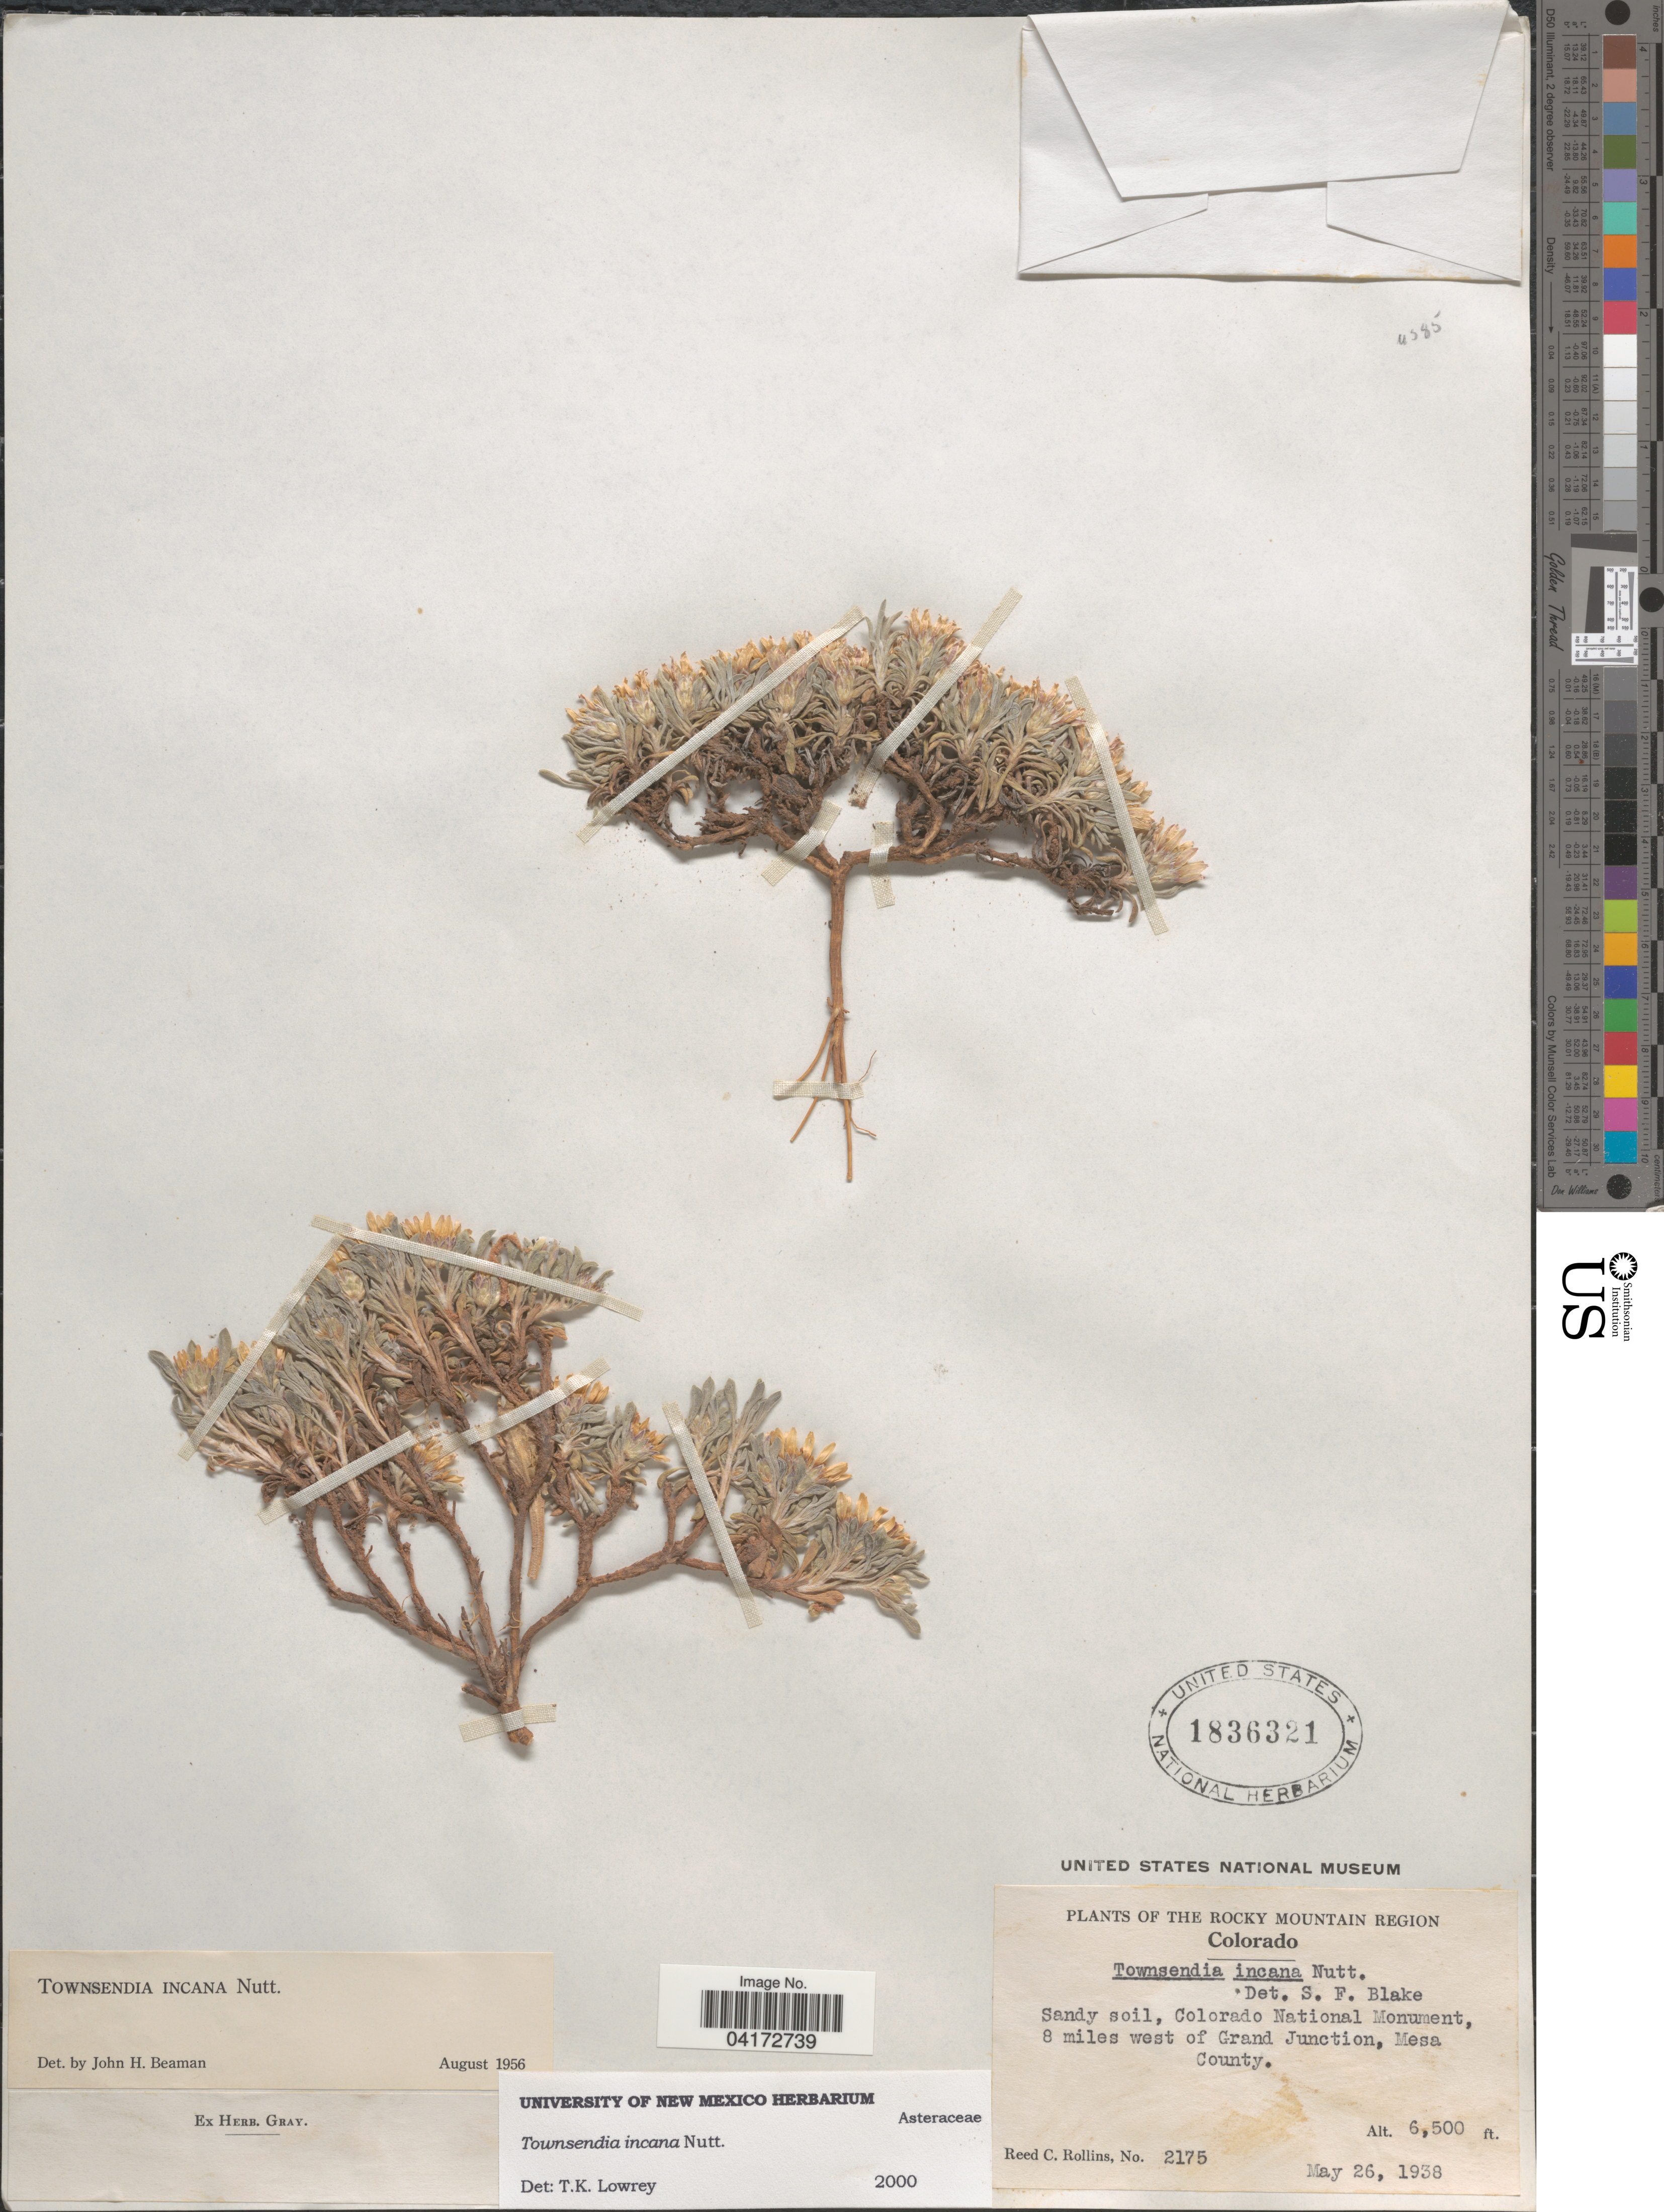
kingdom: Plantae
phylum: Tracheophyta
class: Magnoliopsida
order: Asterales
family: Asteraceae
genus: Townsendia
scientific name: Townsendia incana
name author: Nutt.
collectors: R. C. Rollins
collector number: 2175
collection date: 1938-05-26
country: United States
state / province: Colorado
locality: Rock Mountain Region. Colorado National Monument, 8 miles west of Grand Junction, Mesa County.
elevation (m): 1981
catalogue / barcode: US 1836321